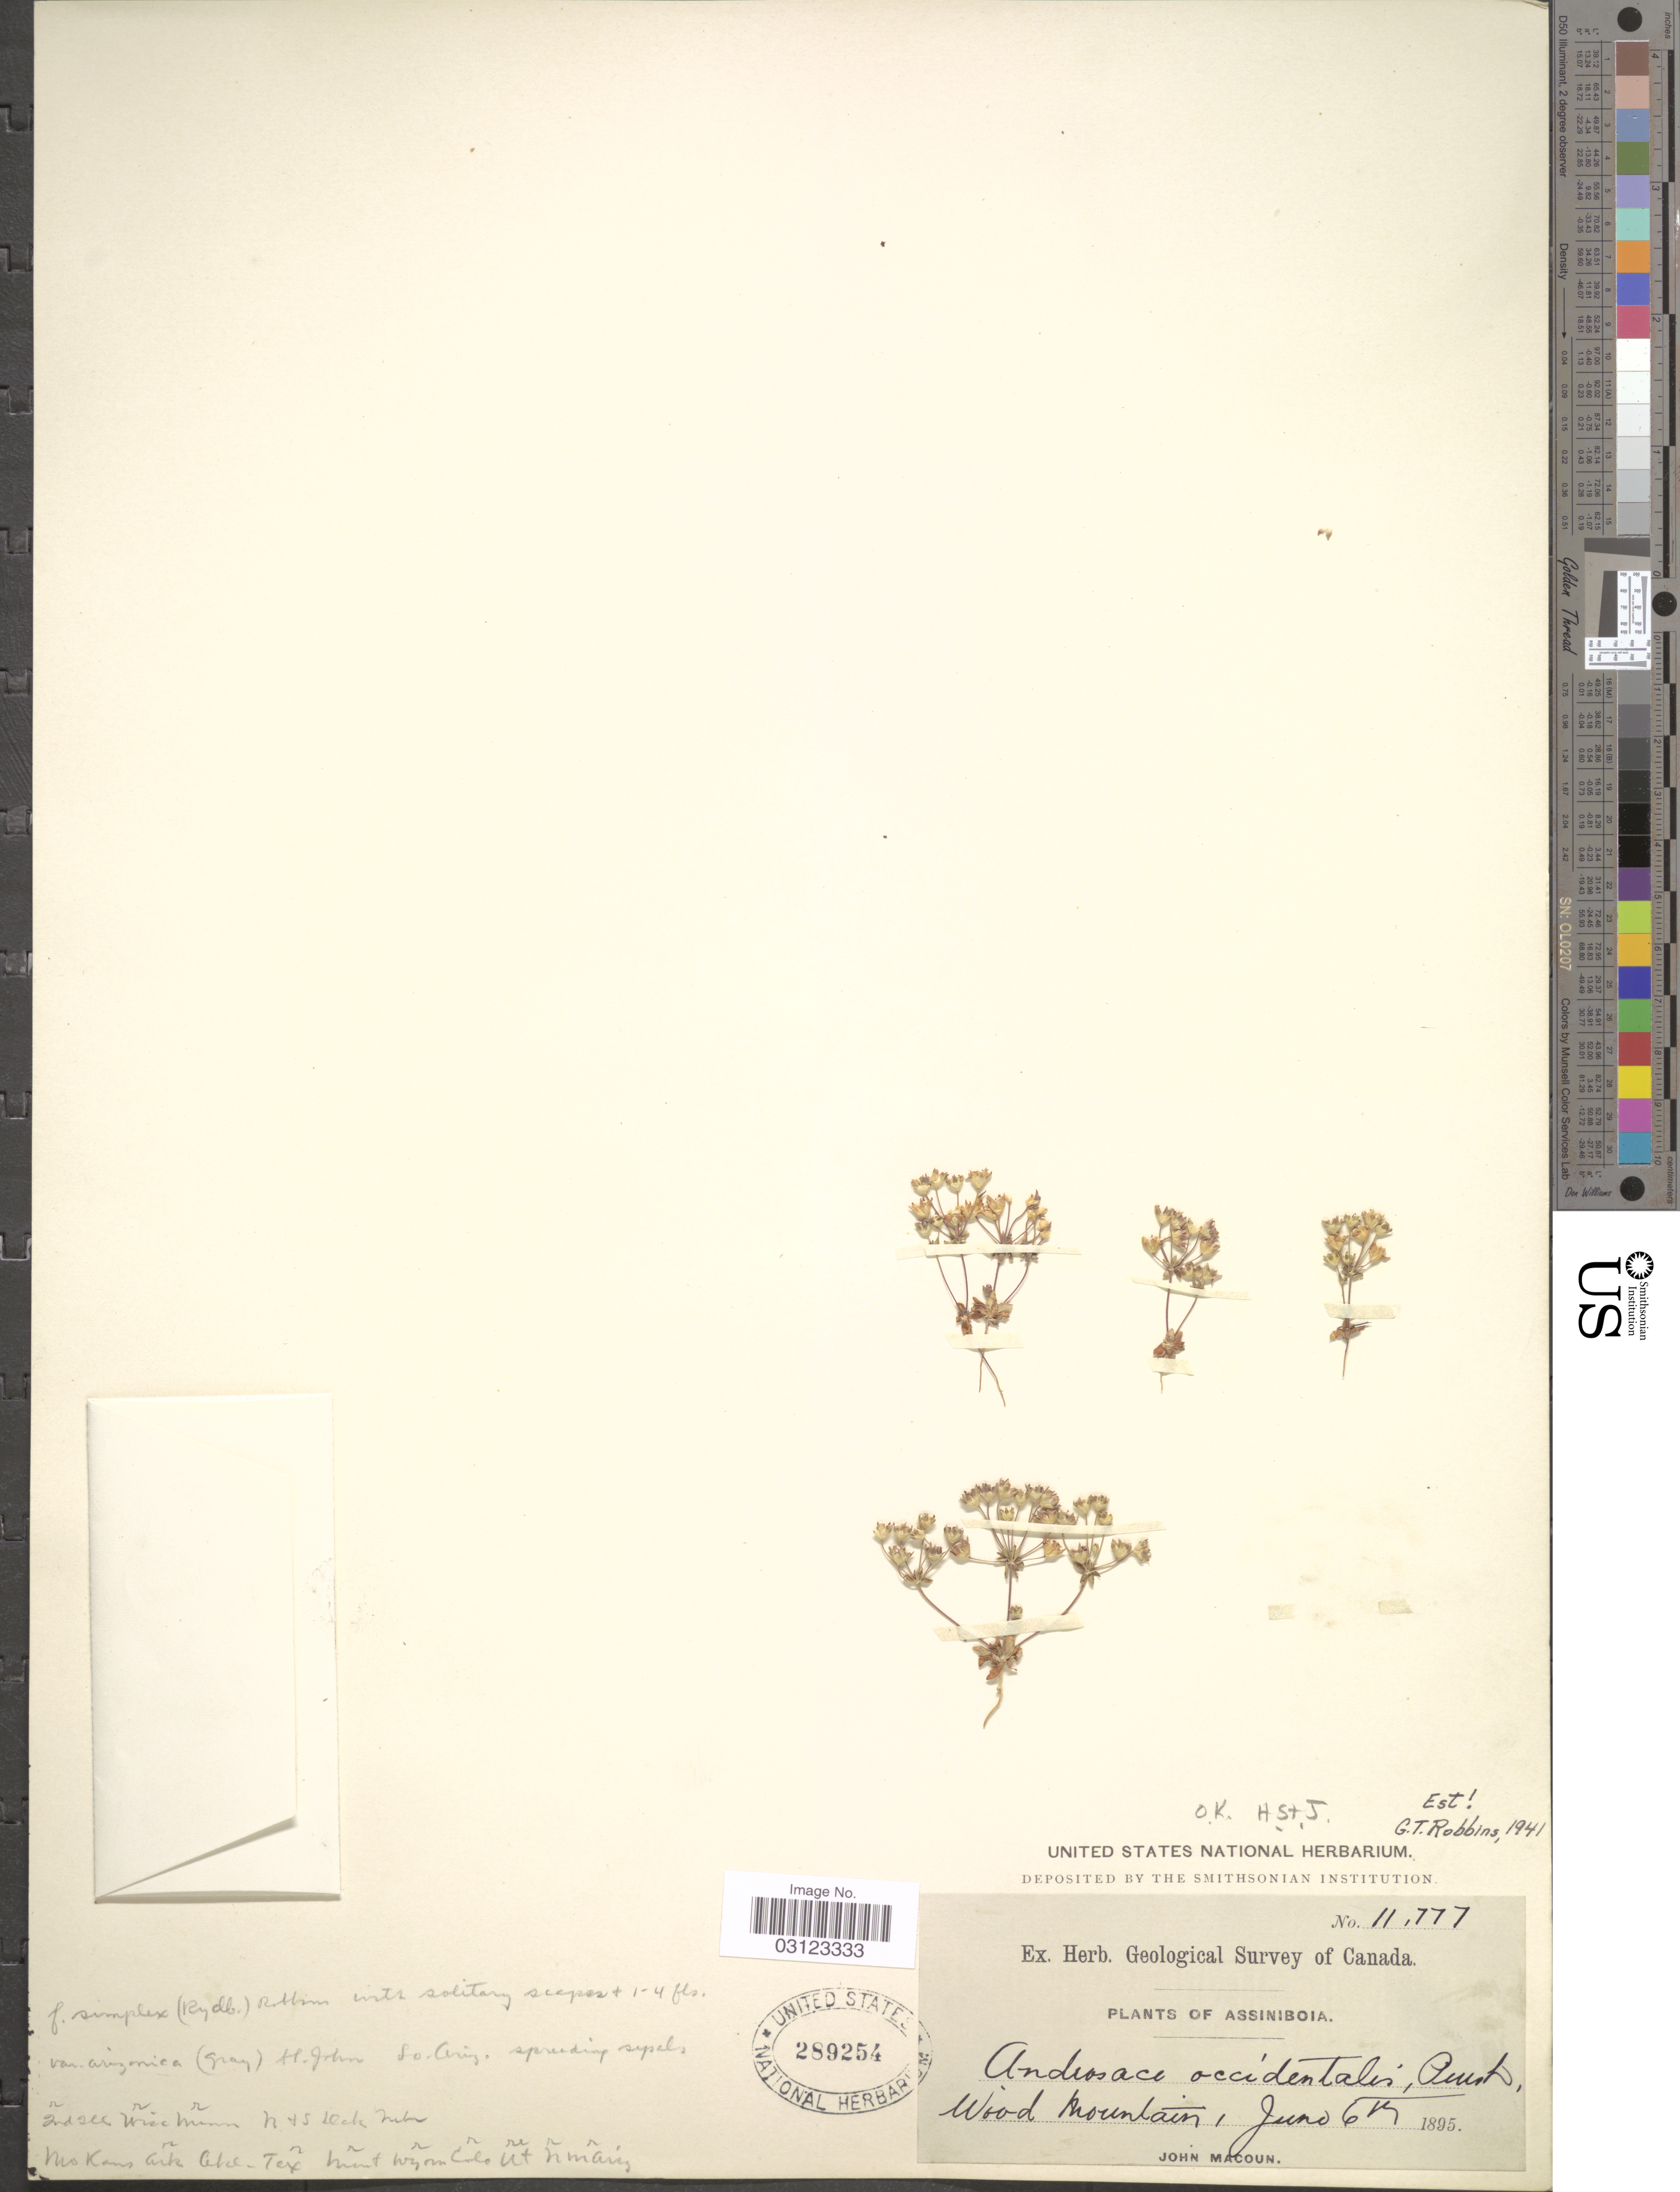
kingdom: Plantae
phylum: Tracheophyta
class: Magnoliopsida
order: Ericales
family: Primulaceae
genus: Androsace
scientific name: Androsace occidentalis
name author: (Pursh) Pursh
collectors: J. Macoun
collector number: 11777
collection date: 1895-06-06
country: Canada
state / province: Saskatchewan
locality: Assiniboia. Wood Mountain.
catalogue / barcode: US 289254